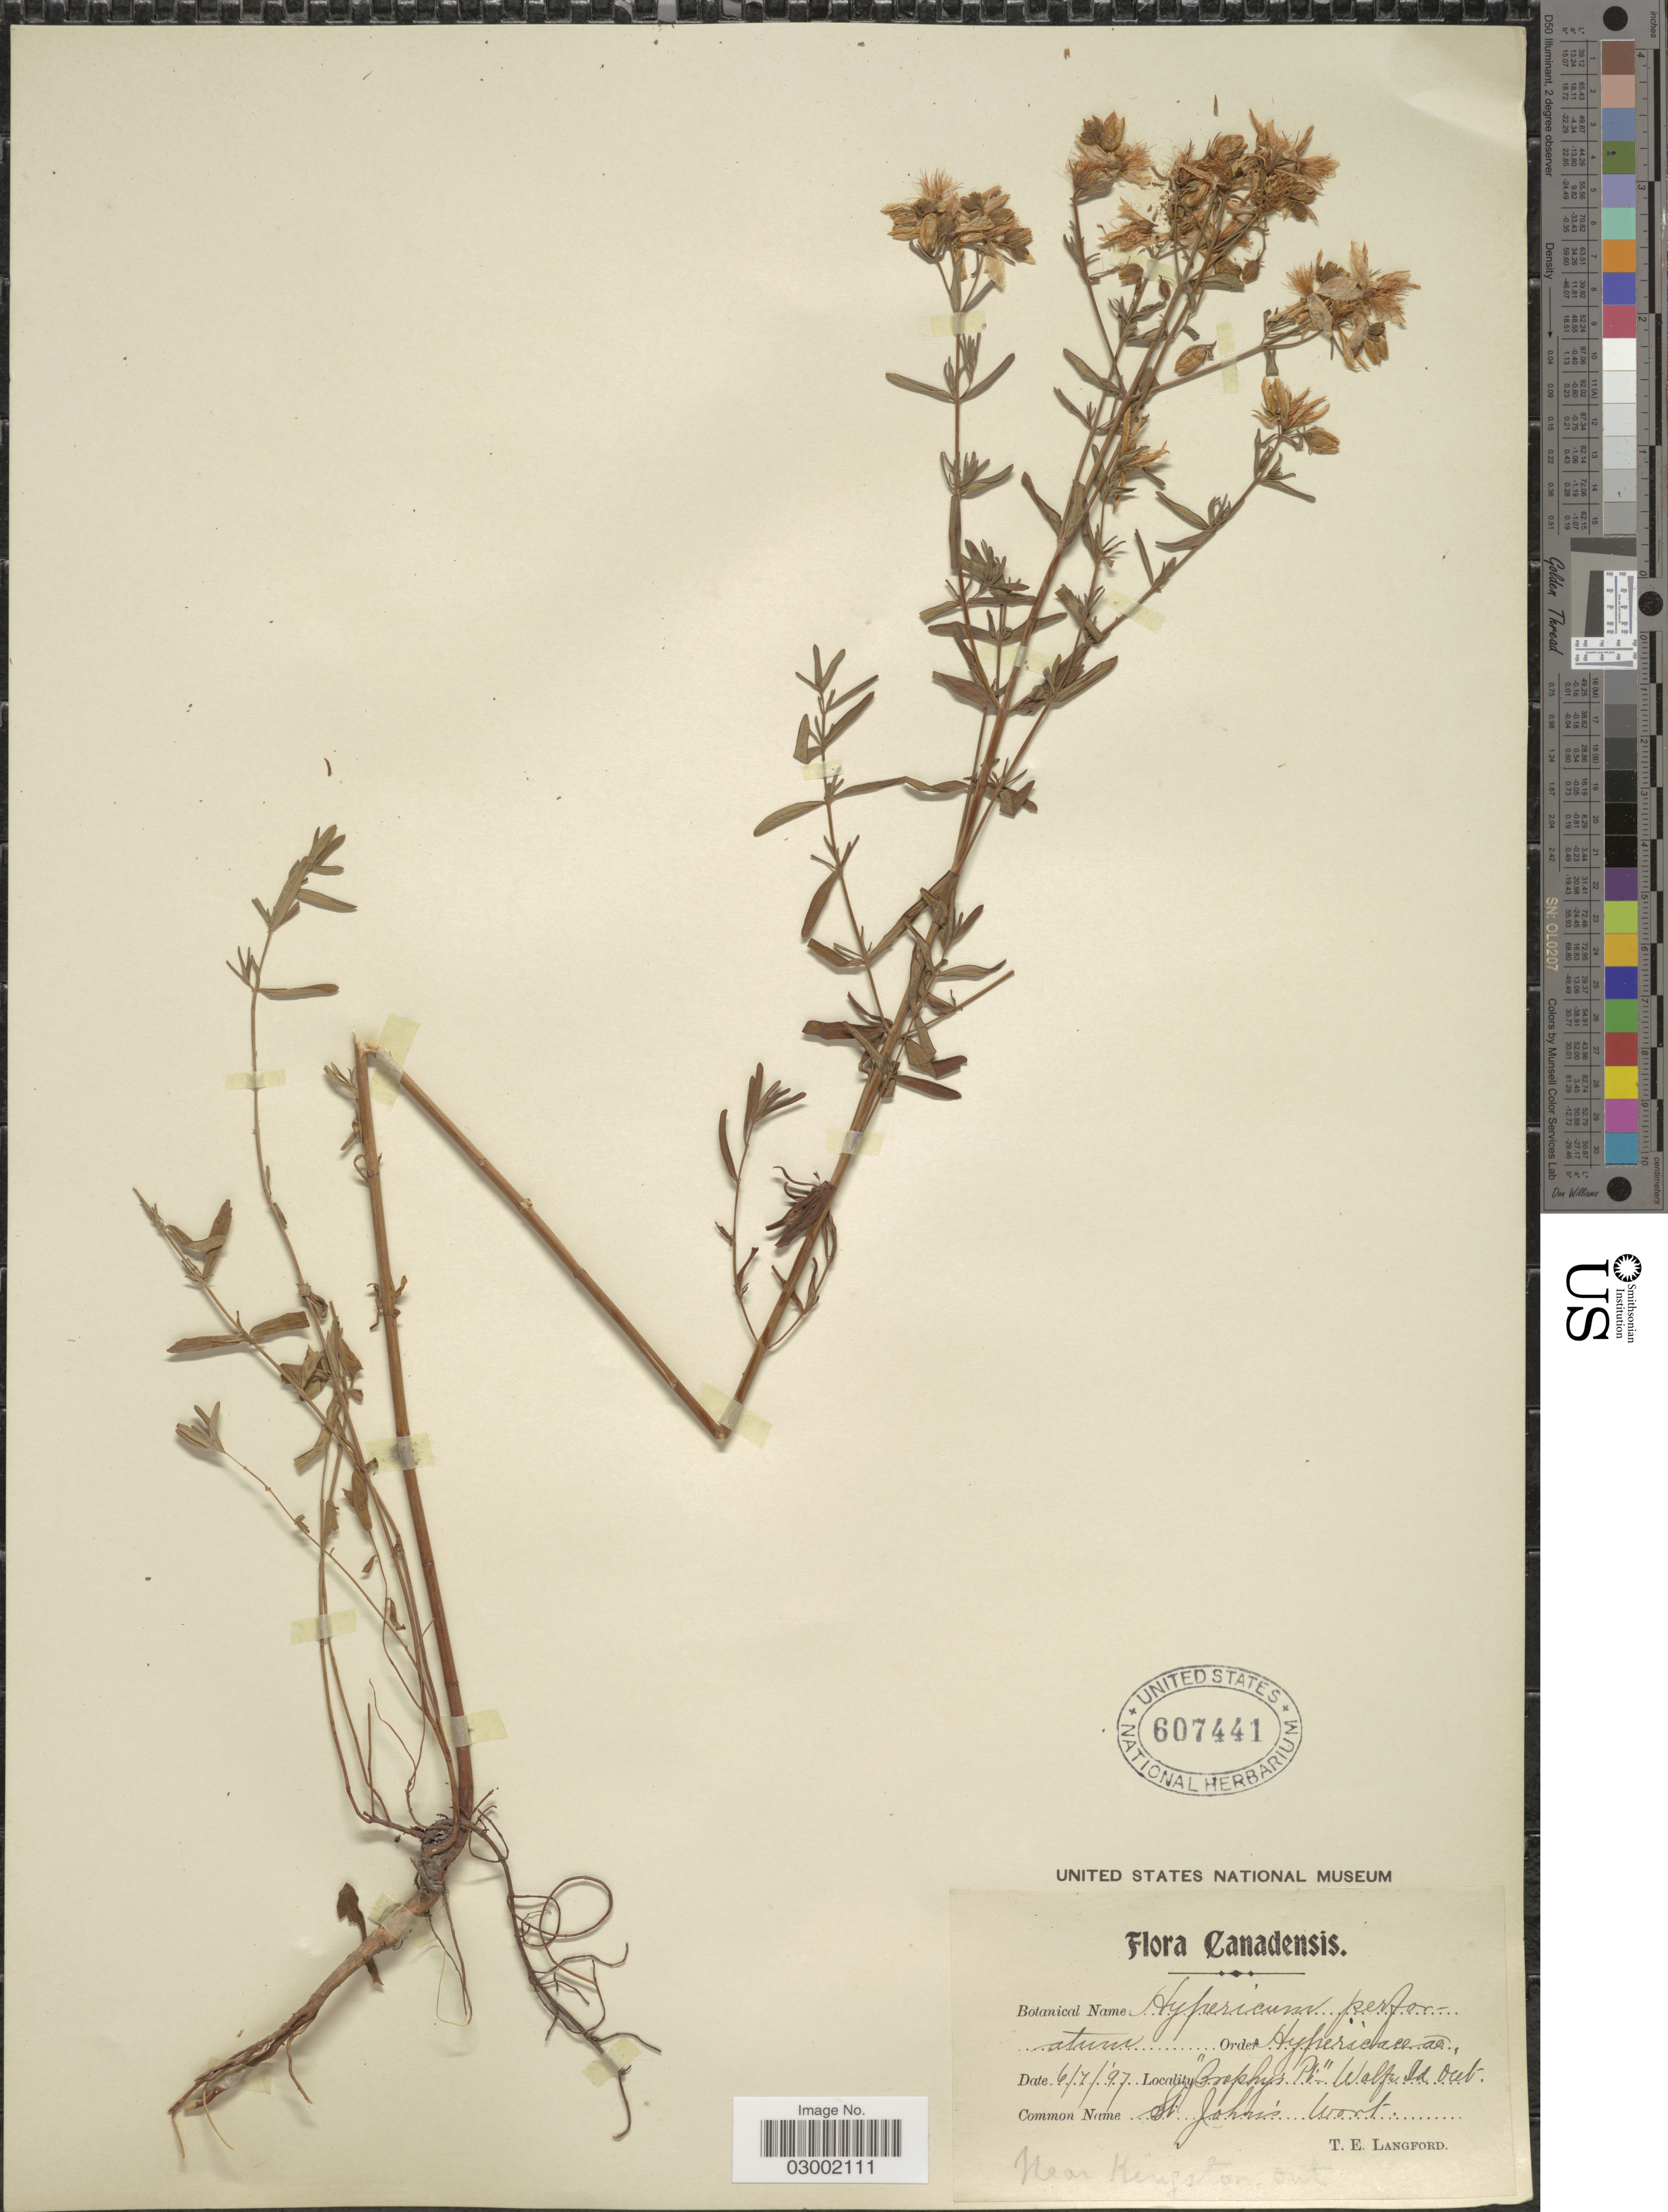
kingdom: Plantae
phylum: Tracheophyta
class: Magnoliopsida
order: Malpighiales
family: Hypericaceae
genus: Hypericum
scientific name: Hypericum perforatum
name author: L.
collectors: T. Langford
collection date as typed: Transcribed d/m/y: 6/7/97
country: Canada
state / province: Ontario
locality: Crophys Pt.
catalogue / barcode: US 607441